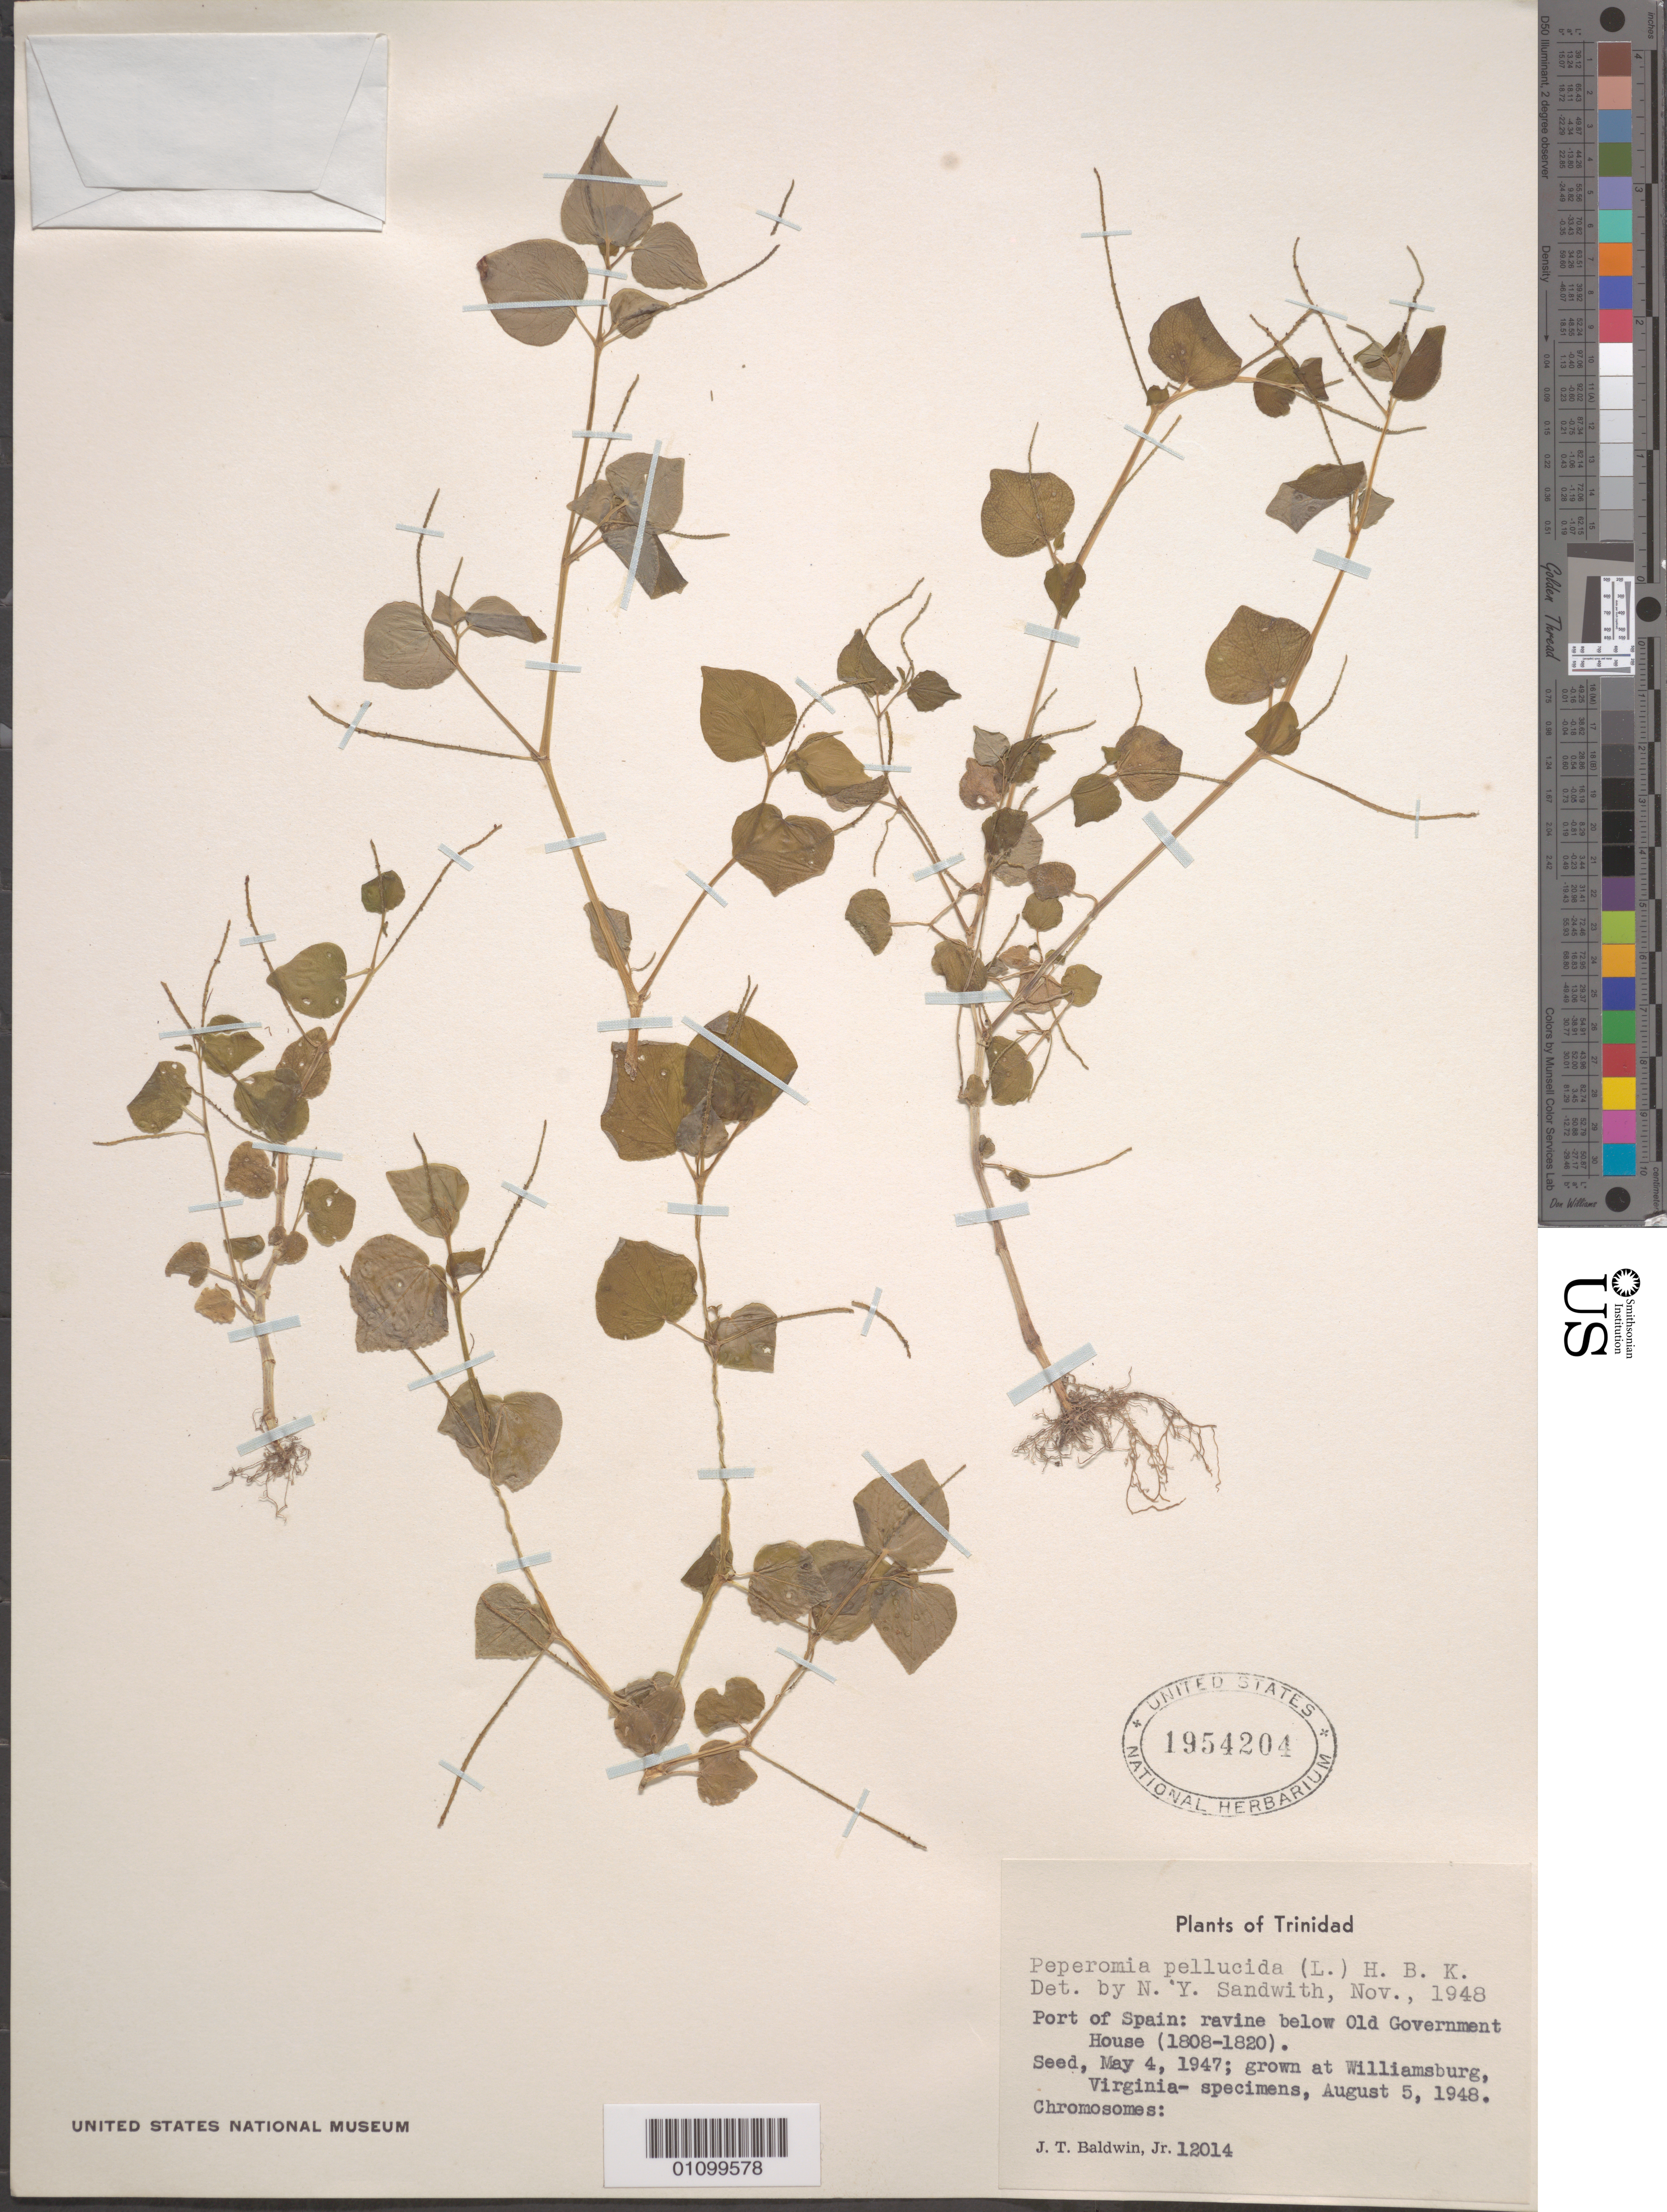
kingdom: Plantae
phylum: Tracheophyta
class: Magnoliopsida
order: Piperales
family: Piperaceae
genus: Peperomia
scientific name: Peperomia pellucida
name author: (L.) Kunth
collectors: J. T. Baldwin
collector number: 12014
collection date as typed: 01 Jan 1808 to 31 Dec 1820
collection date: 1808-01-01/1820-12-31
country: Trinidad and Tobago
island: Trinidad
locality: Port of Spain: ravine below Old Government House.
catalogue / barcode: US 1954204